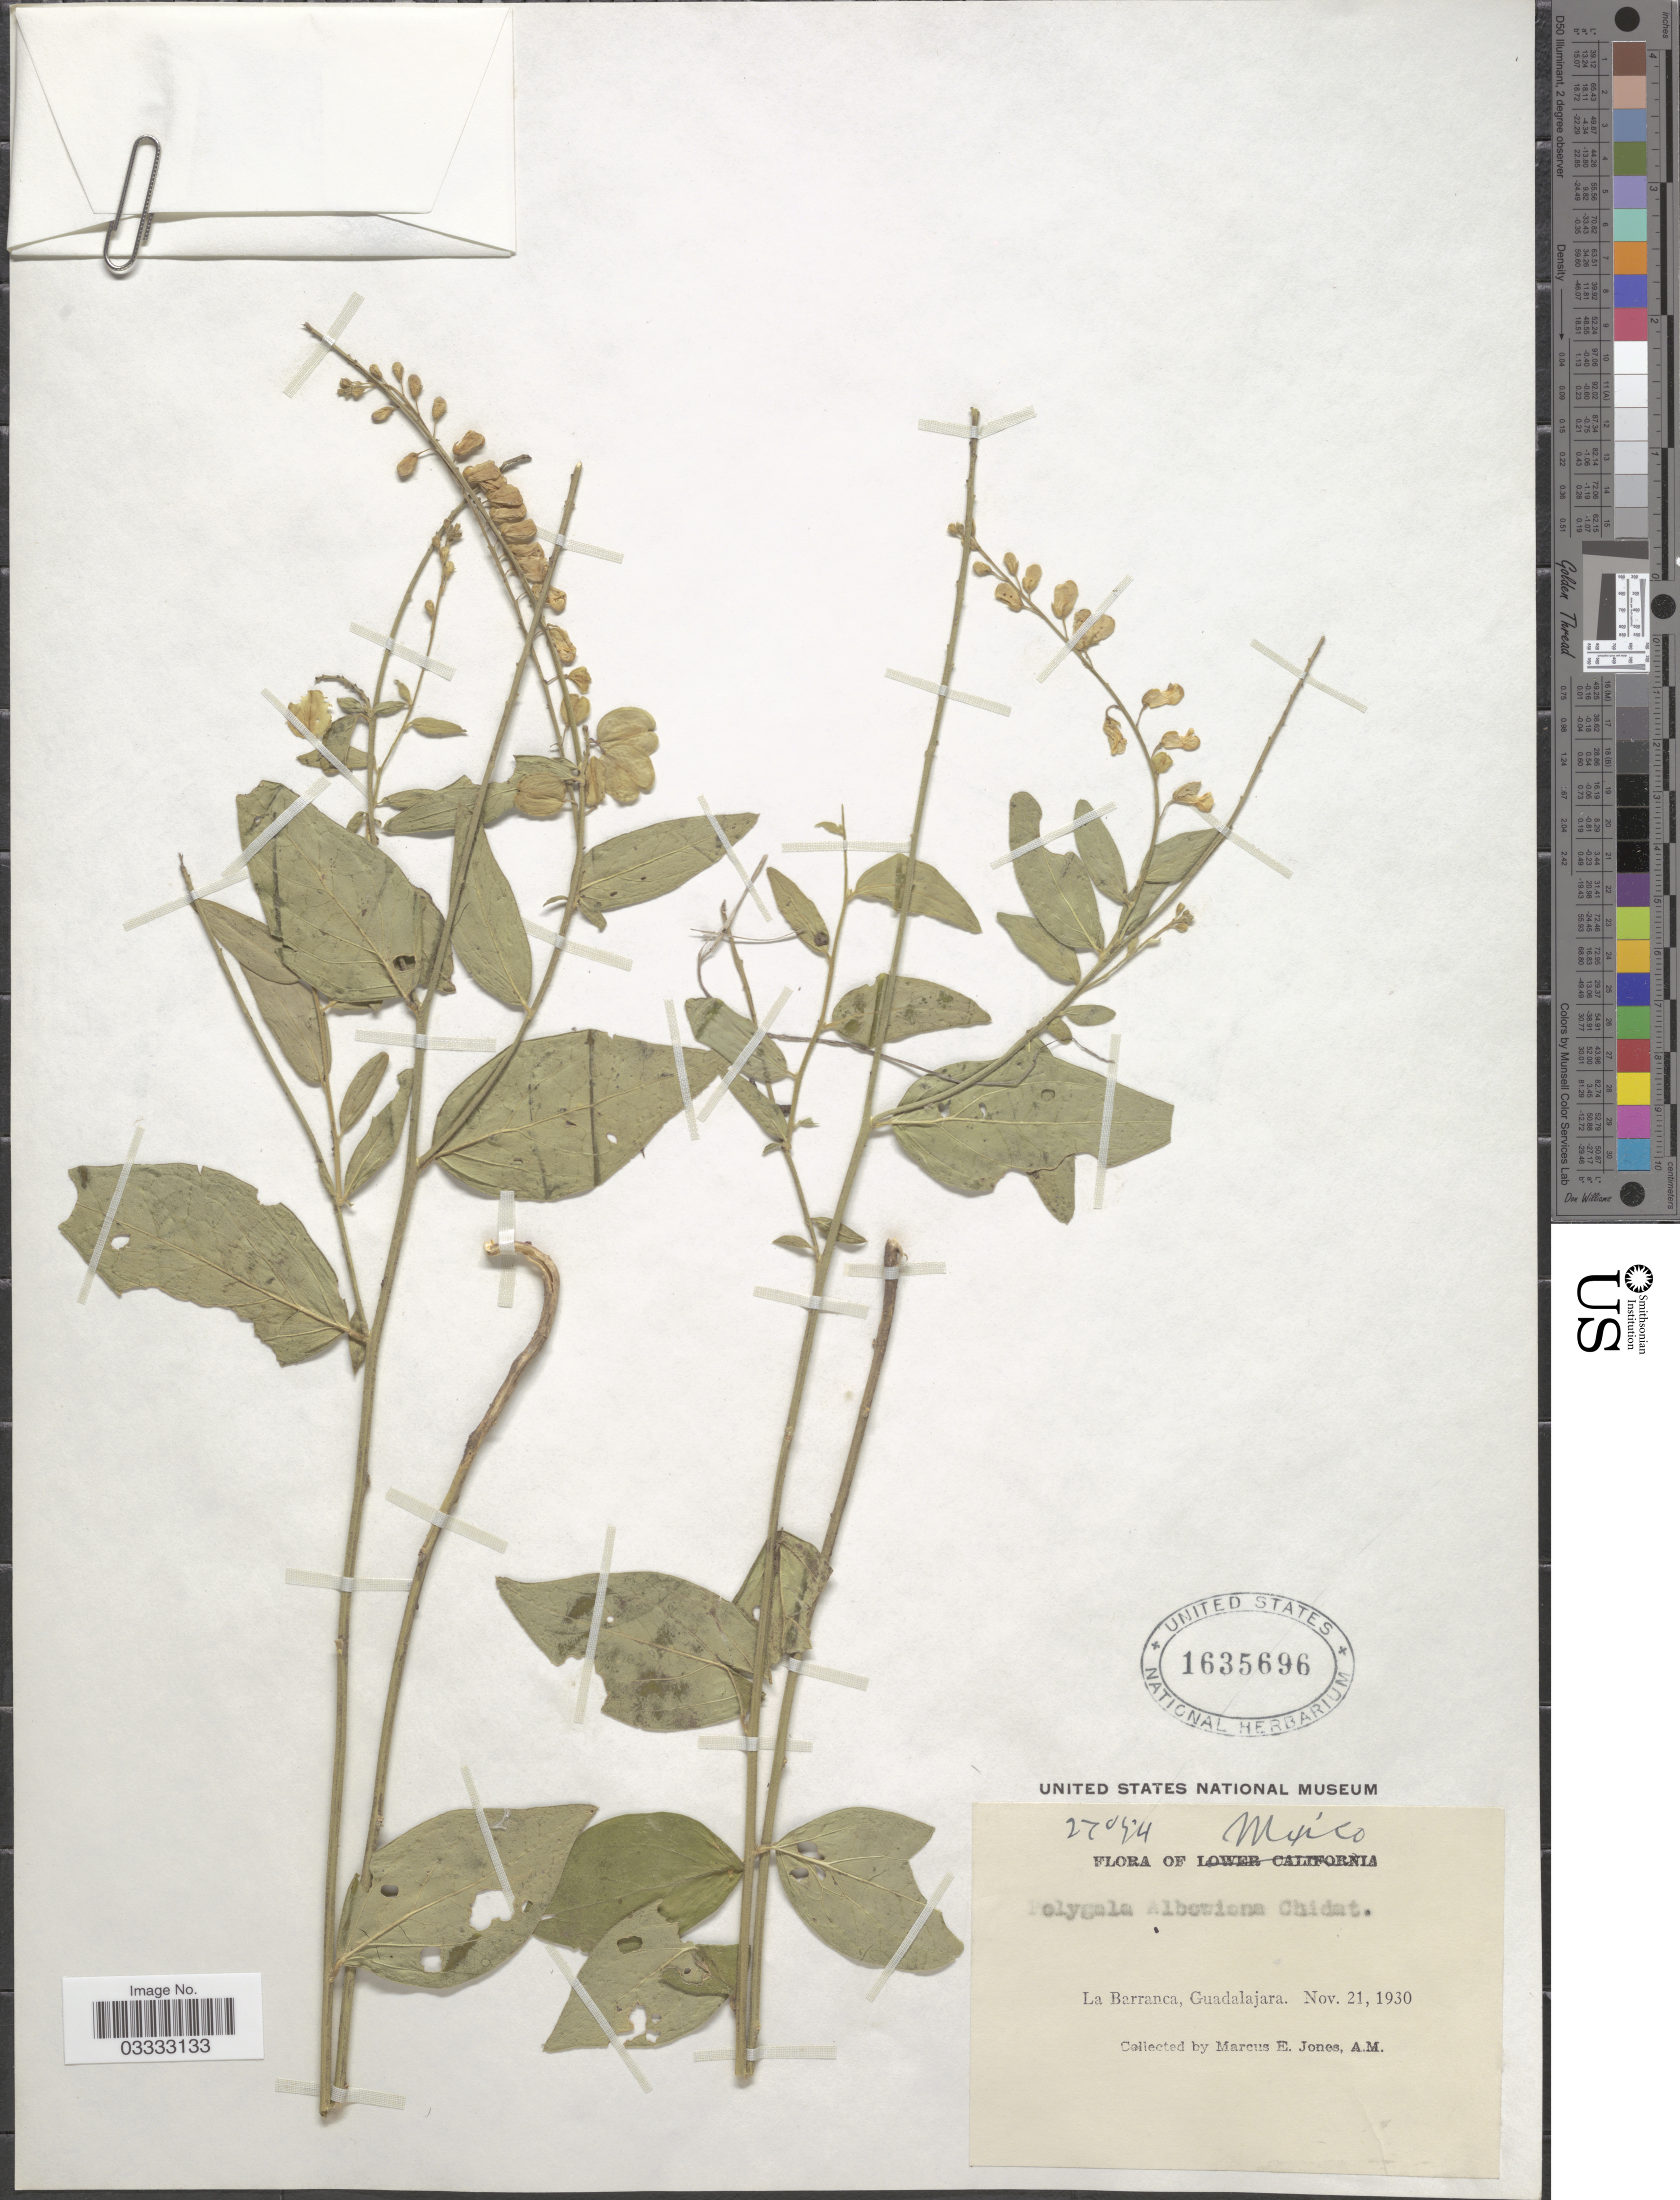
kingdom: Plantae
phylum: Tracheophyta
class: Magnoliopsida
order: Fabales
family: Polygalaceae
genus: Hebecarpa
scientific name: Hebecarpa rivinifolia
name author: (Kunth) J.R. Abbott & J.F.B. Pastore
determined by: Strong, Mark T., (BOT), Smithsonian Institution - National Museum of Natural History (UNITED STATES)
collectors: M. E. Jones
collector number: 27054*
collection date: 1930-11-21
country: Mexico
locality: La Barranca, Guadalajara.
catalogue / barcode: US 1635696